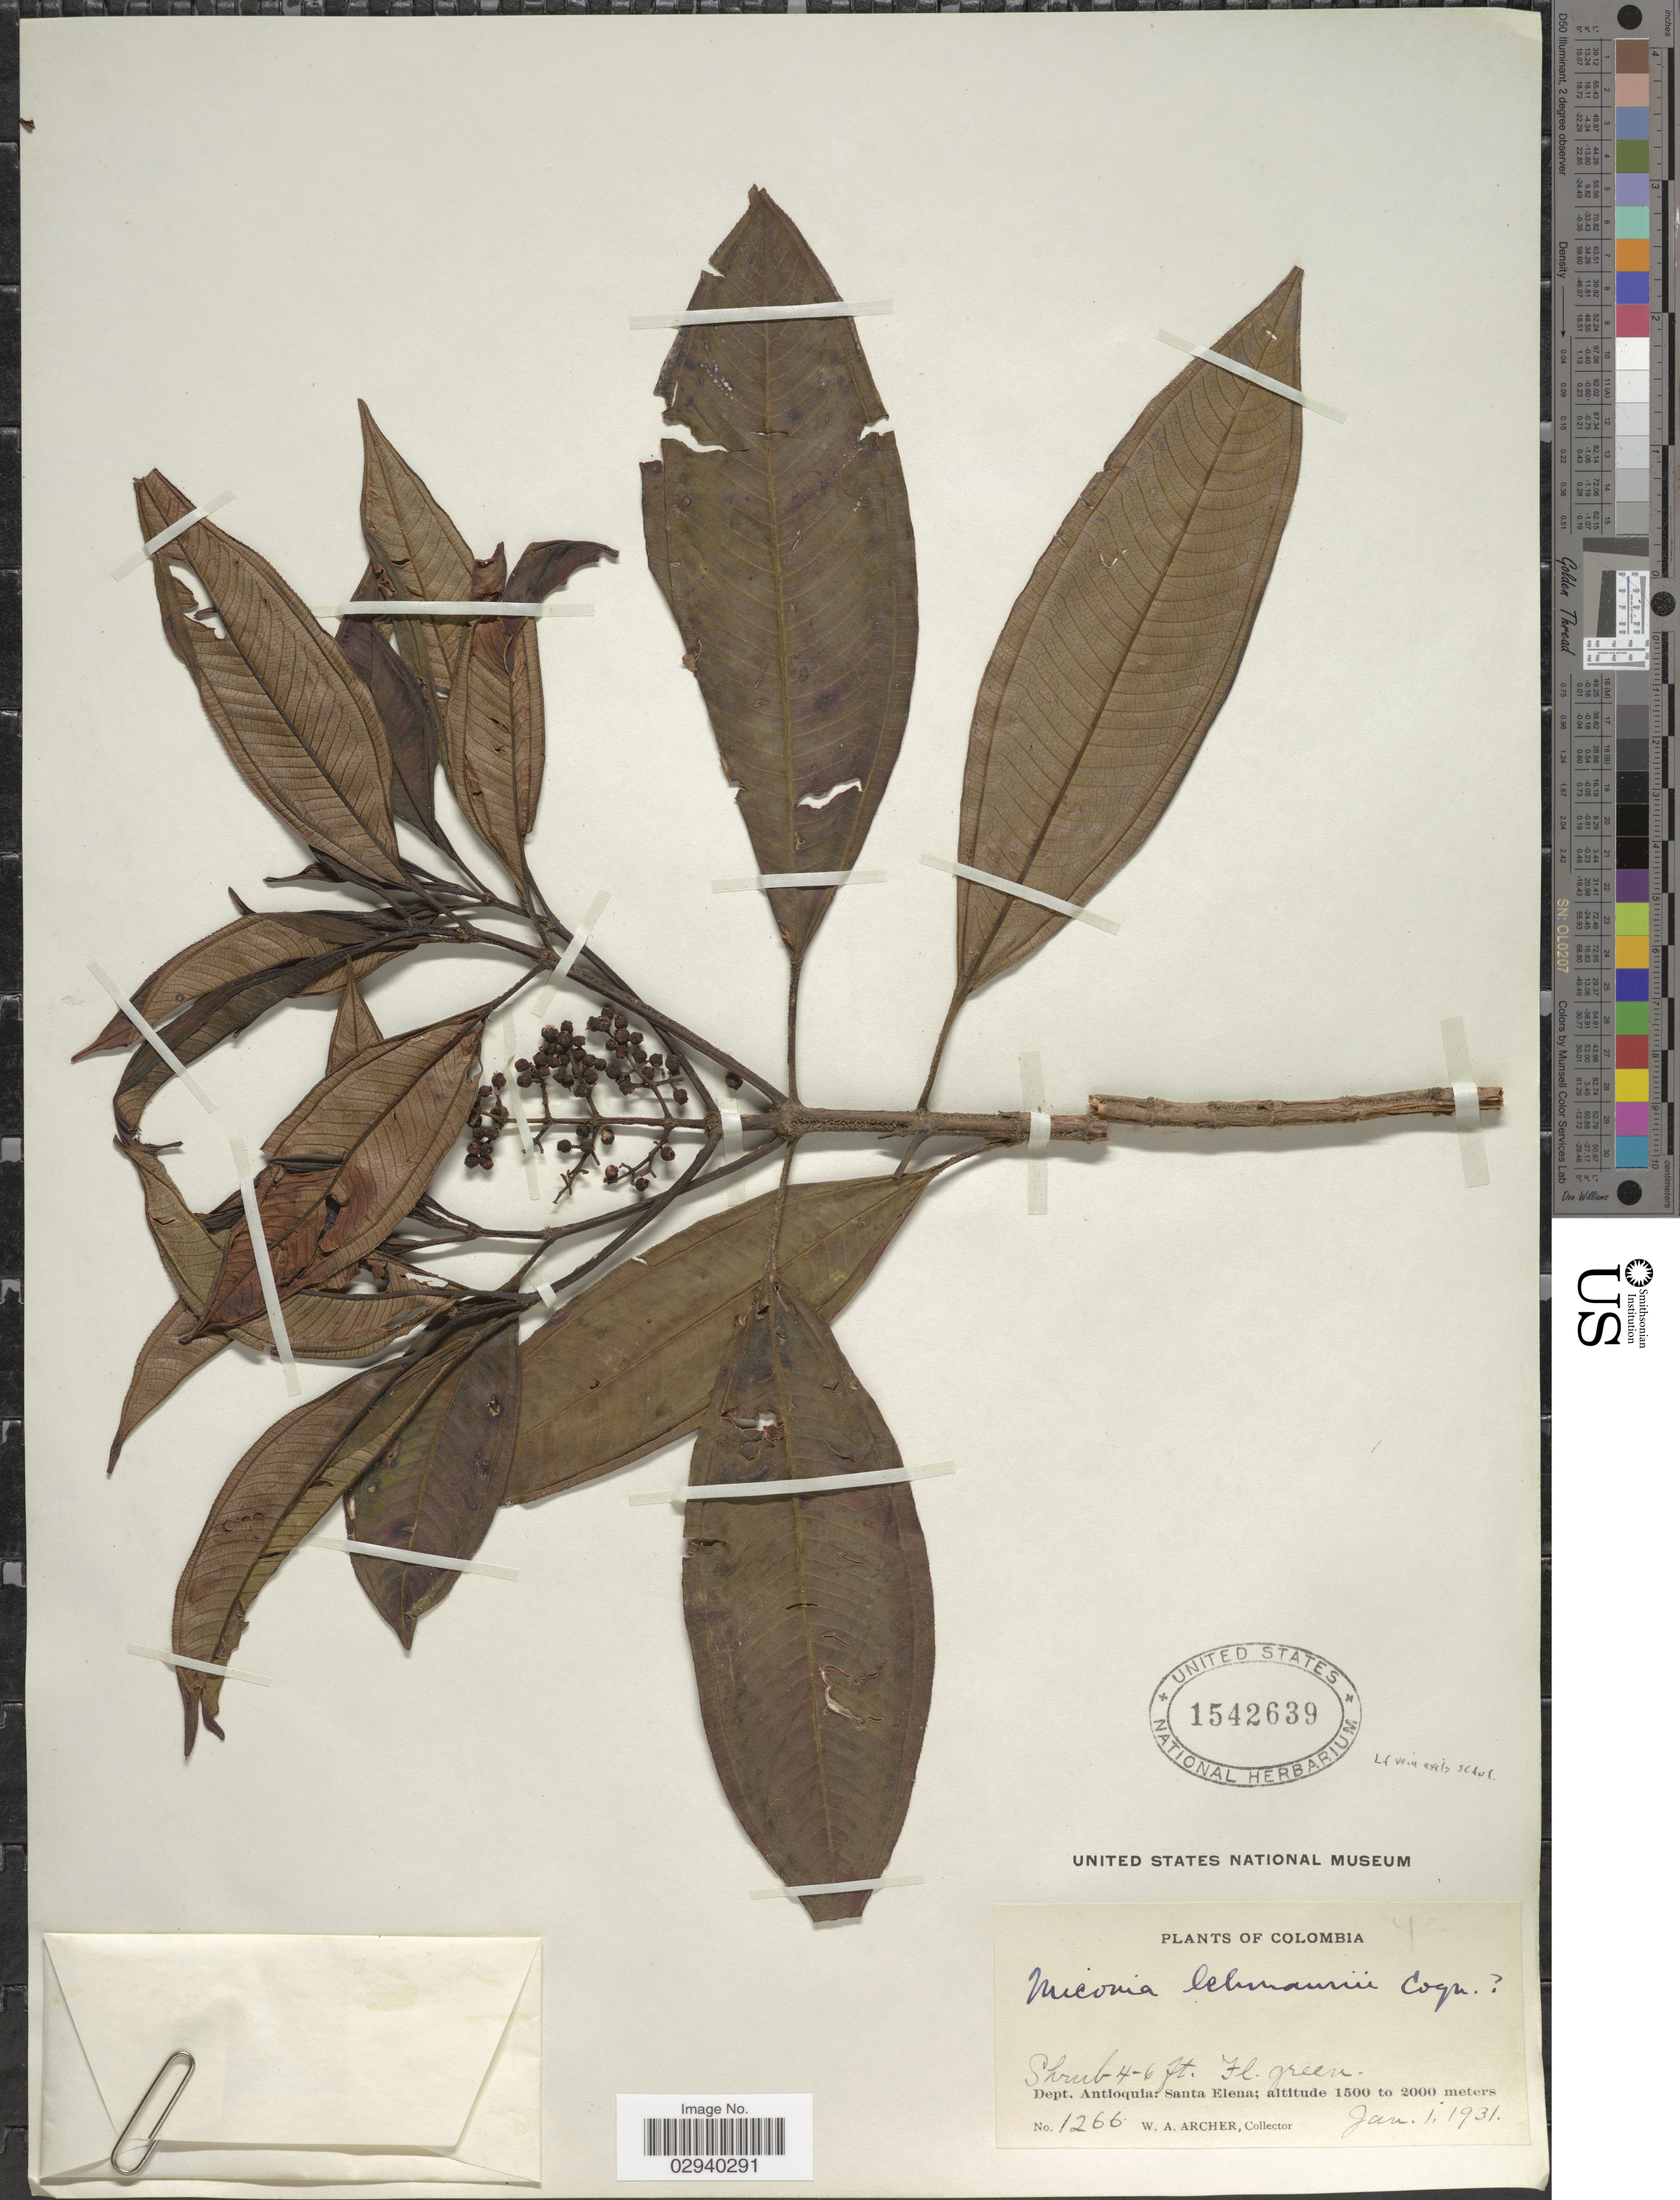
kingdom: Plantae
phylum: Tracheophyta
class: Magnoliopsida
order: Myrtales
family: Melastomataceae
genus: Miconia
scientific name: Miconia lehmannii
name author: Cogn.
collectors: W. Archer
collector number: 1266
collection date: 1931-01-01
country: Colombia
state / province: Antioquia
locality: Dept. Antioquia: Santa Elena.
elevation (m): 1500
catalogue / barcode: US 1542639